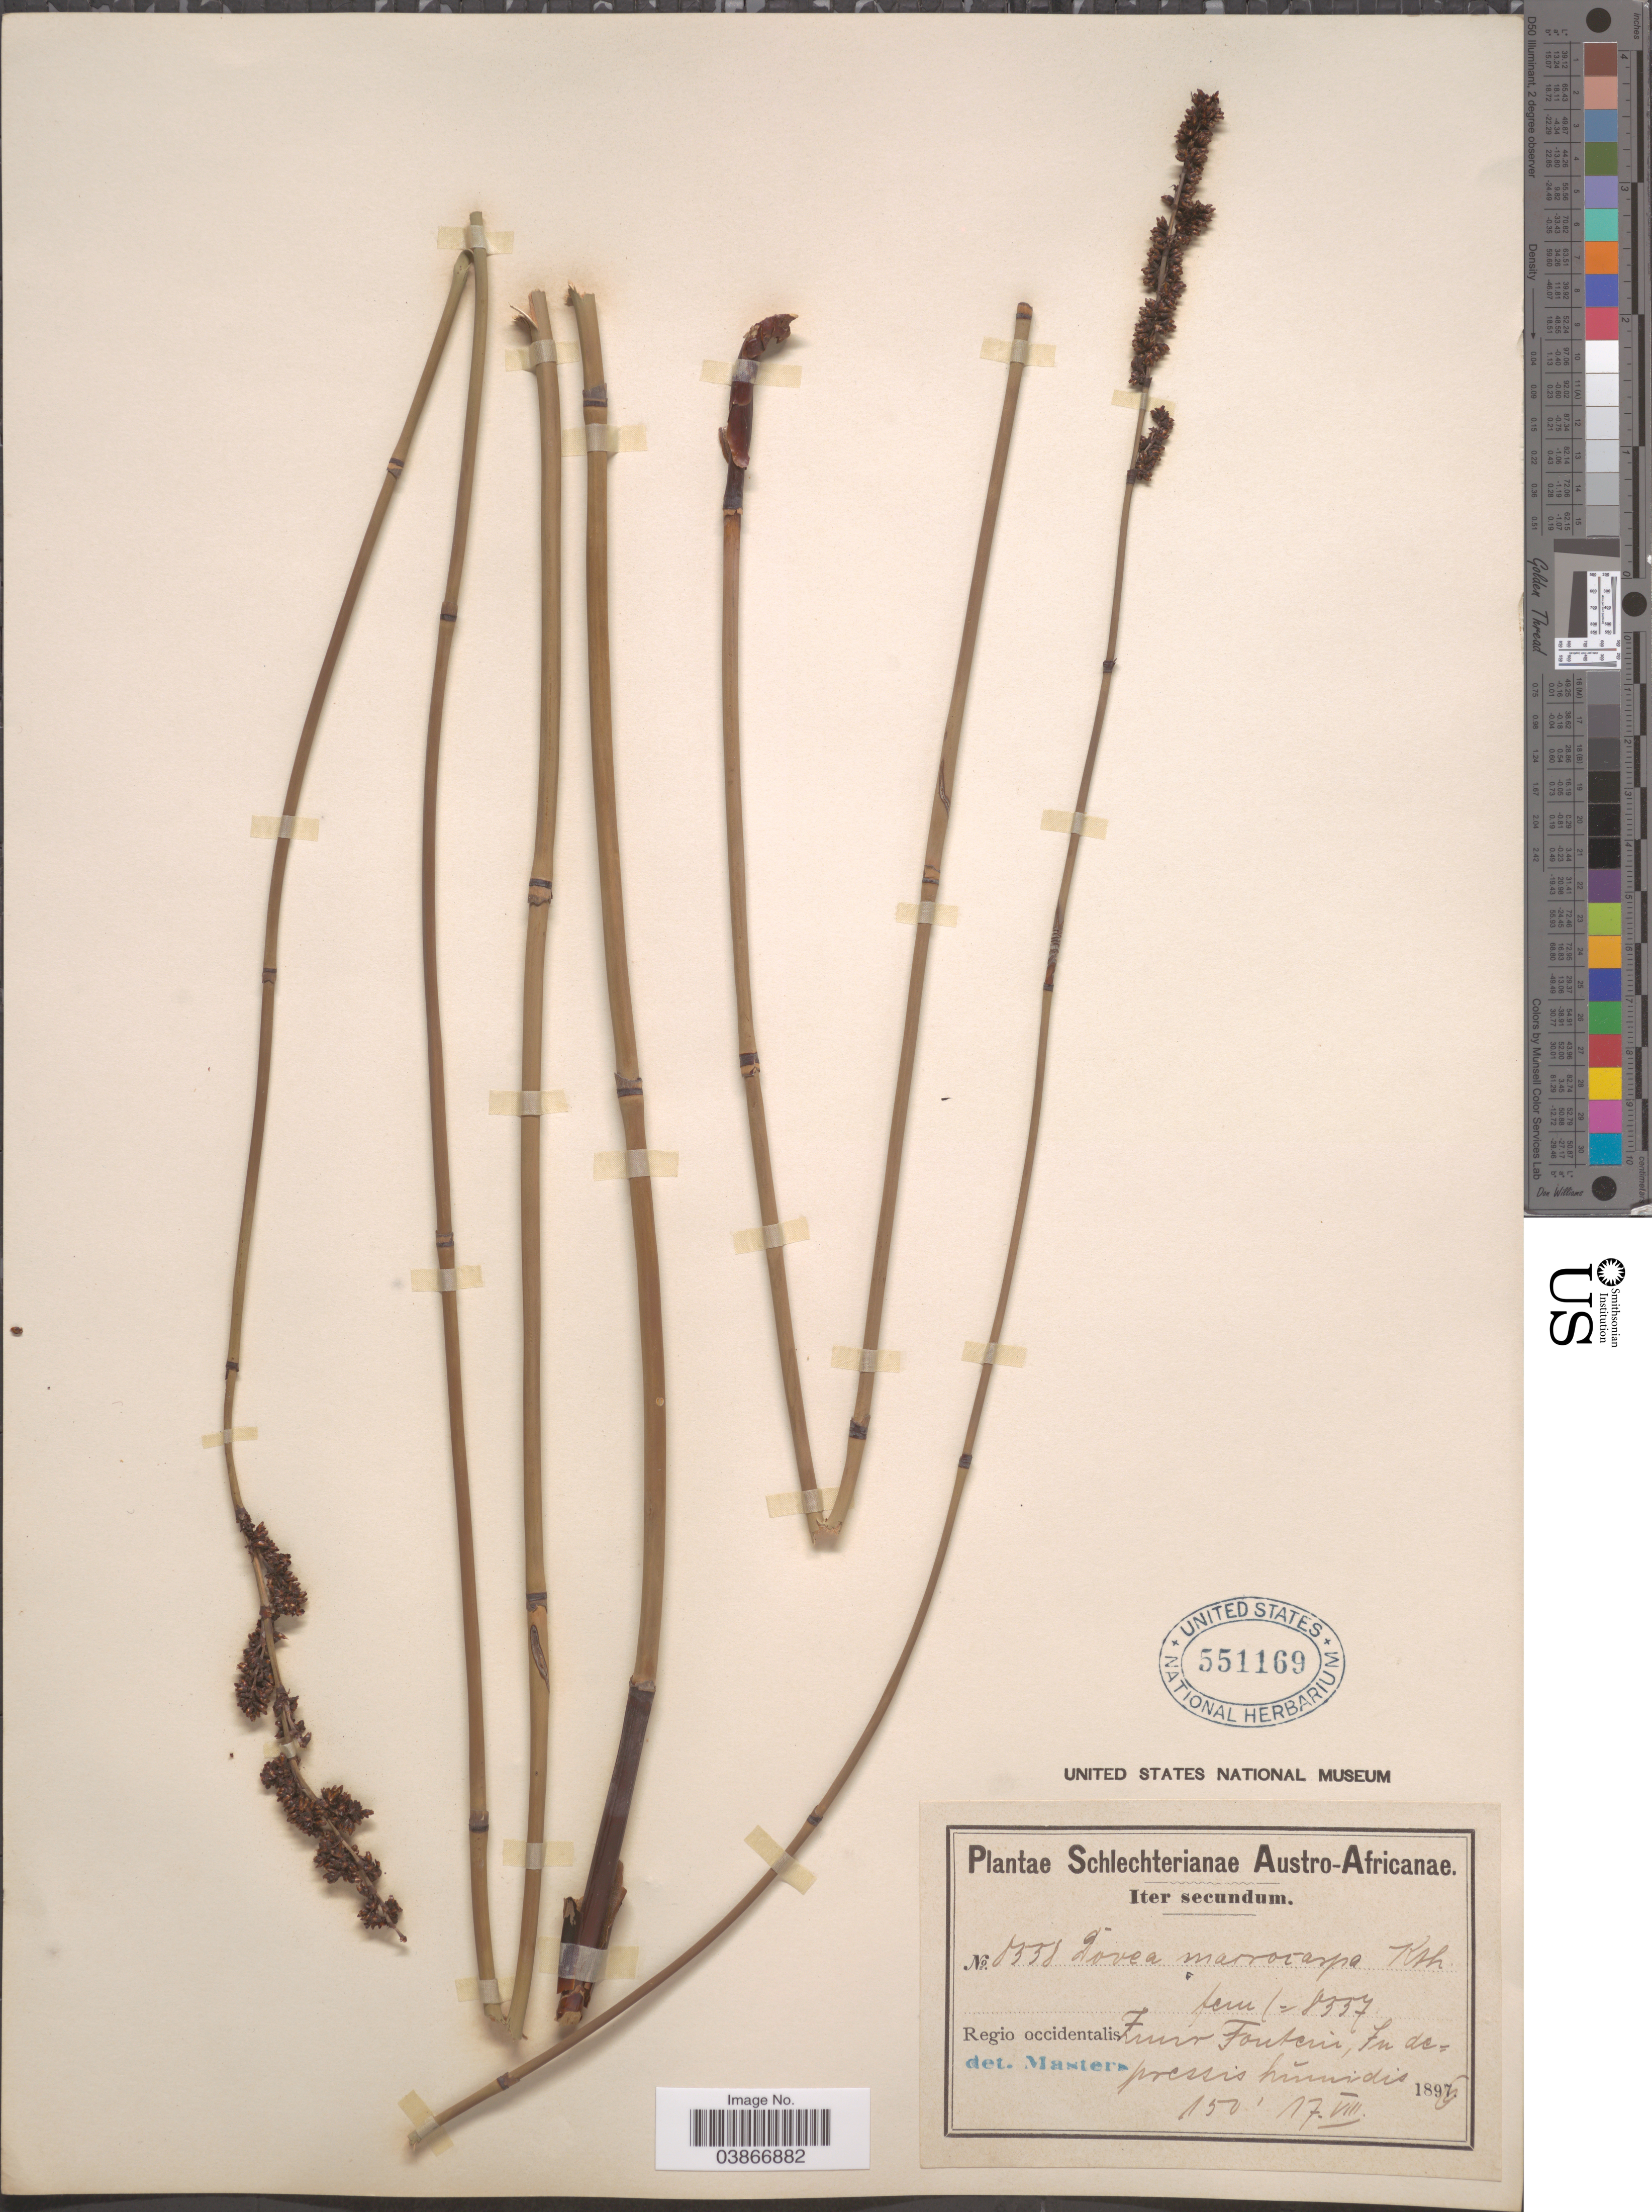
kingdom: Plantae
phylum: Tracheophyta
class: Liliopsida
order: Poales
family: Restionaceae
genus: Elegia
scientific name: Elegia macrocarpa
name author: (Kunth) Moline & H.P. Linder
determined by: Strong, Mark T., (BOT), Smithsonian Institution - National Museum of Natural History (UNITED STATES)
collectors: Schlechter, --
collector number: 8558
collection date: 1896-08-17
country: South Africa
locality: Austro-Africanae. Regio occidentalis. Zuur Fontein, In depressis hŭmidis.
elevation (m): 46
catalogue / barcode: US 551169